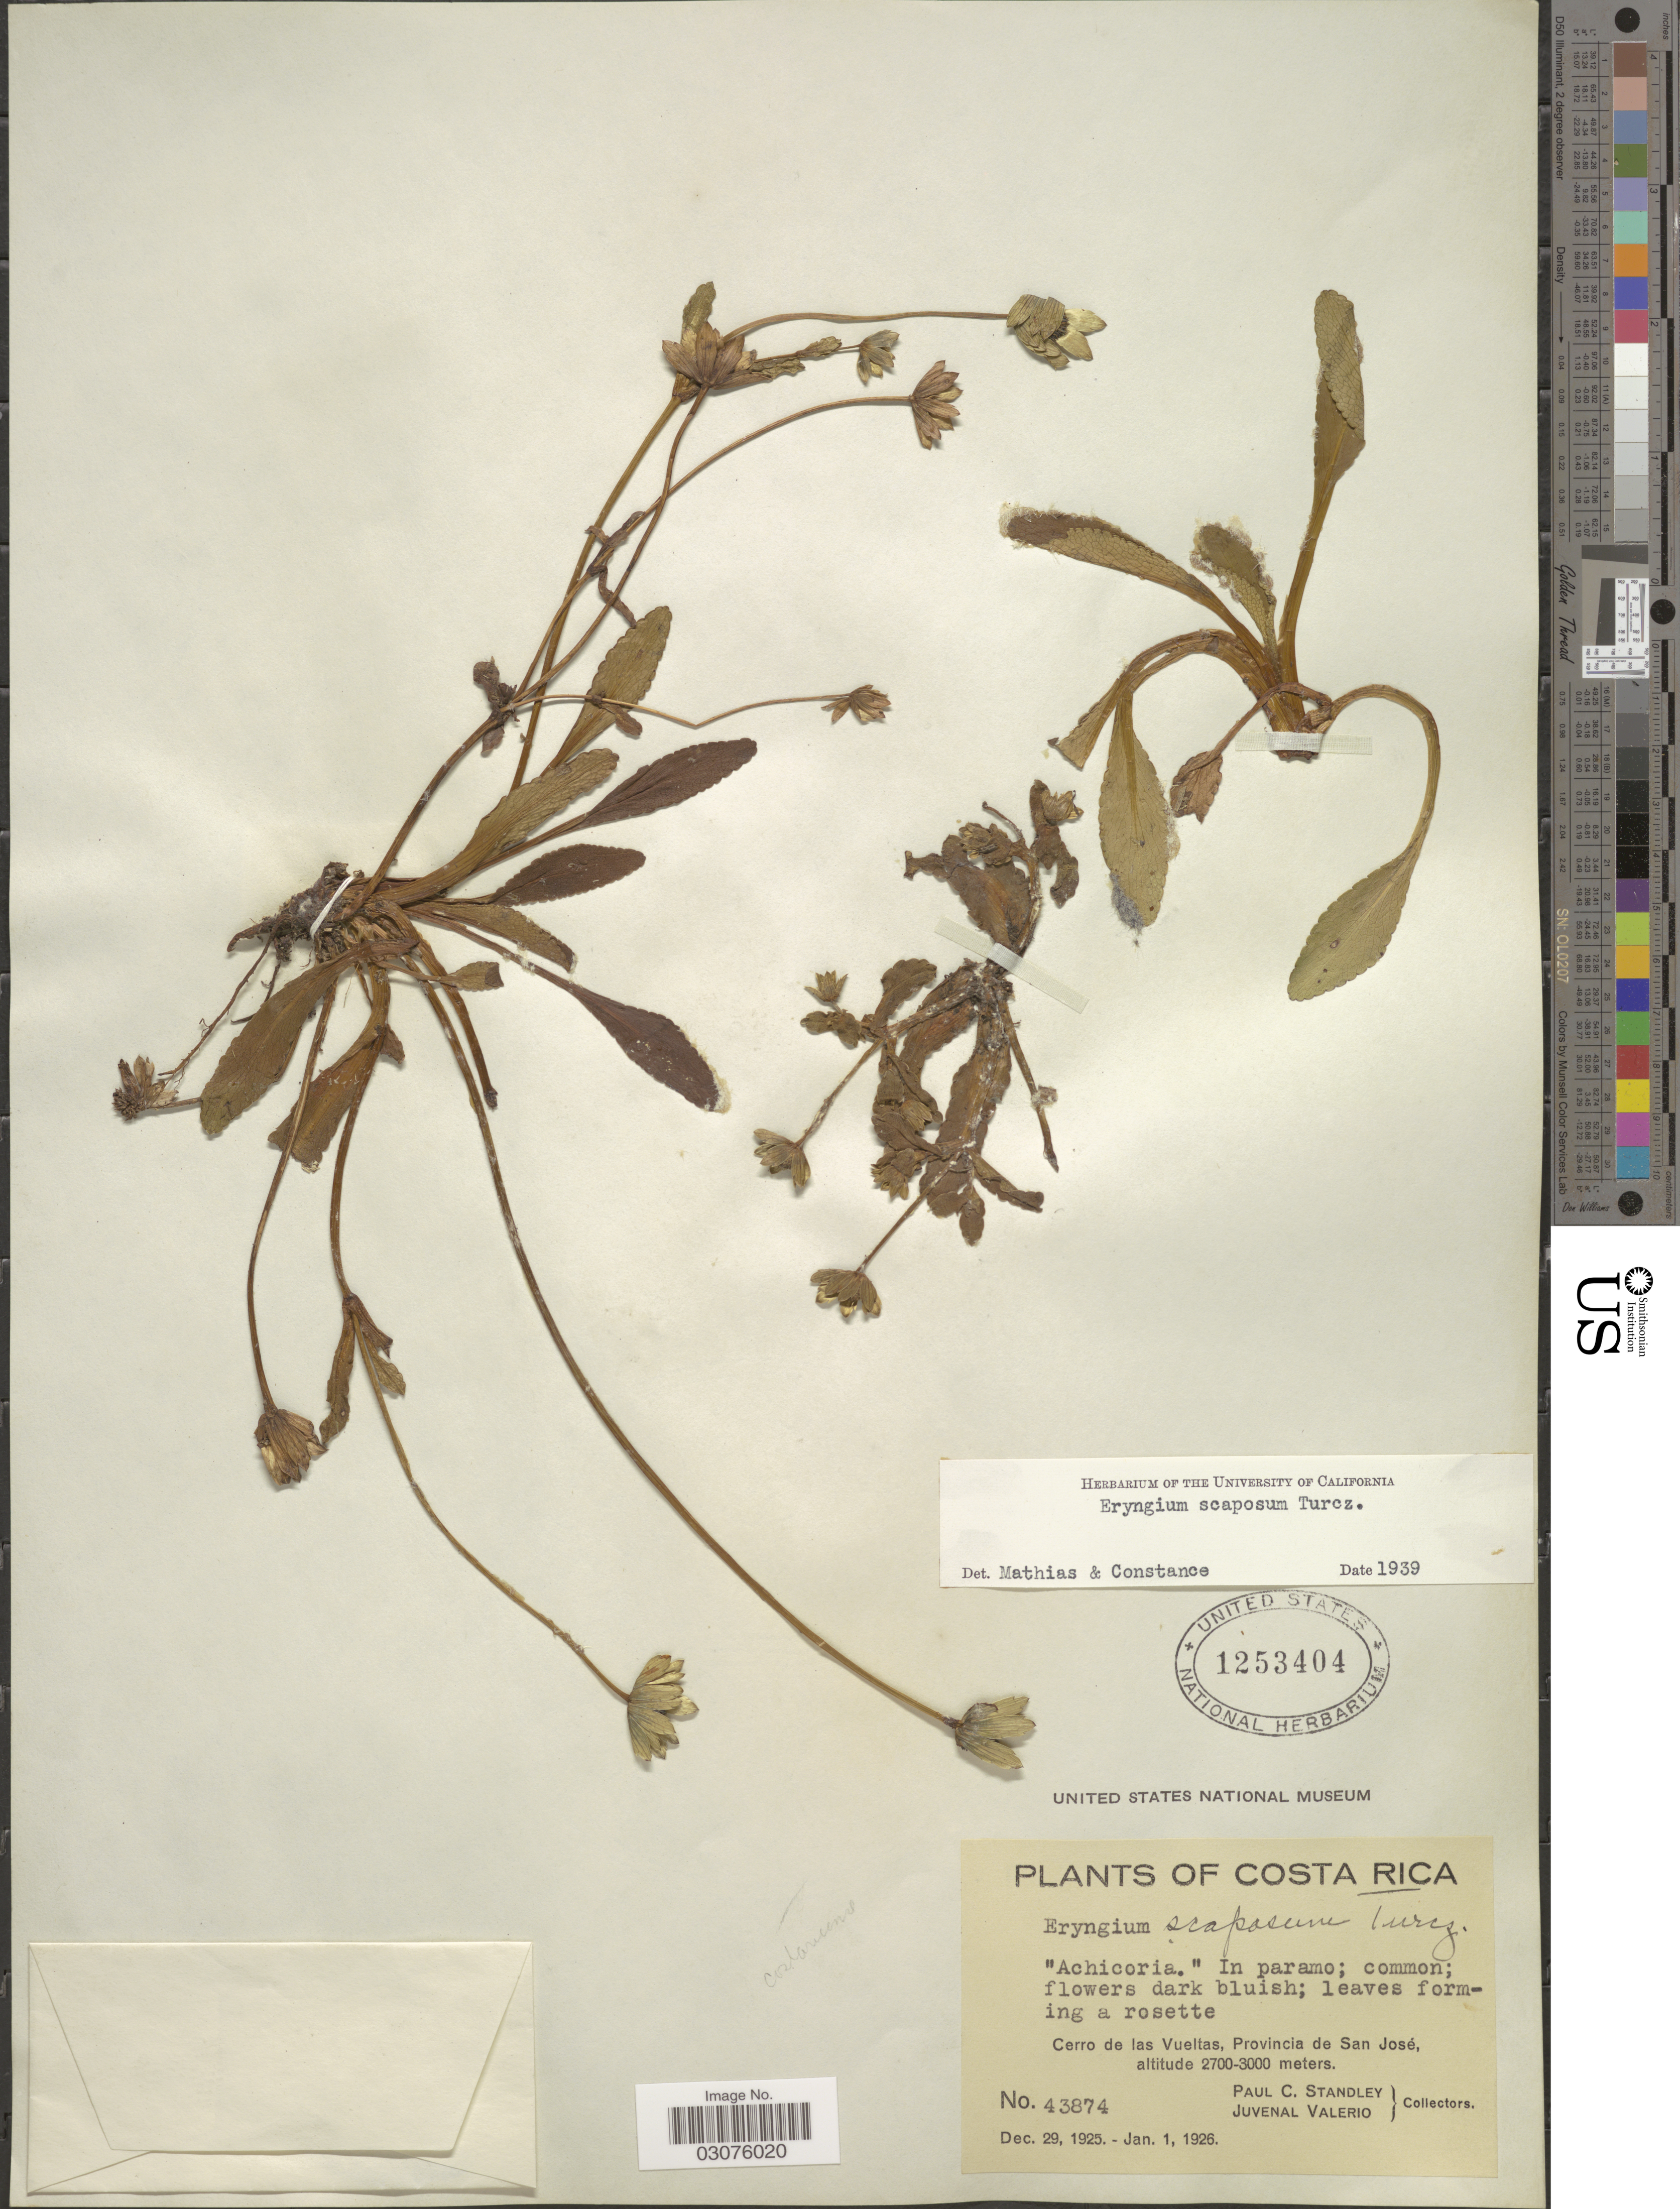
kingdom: Plantae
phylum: Tracheophyta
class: Magnoliopsida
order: Apiales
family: Apiaceae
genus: Eryngium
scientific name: Eryngium scaposum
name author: Turcz.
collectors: P. C. Standley & J. Valerio R.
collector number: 43874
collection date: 1925-12-29/1926-01-01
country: Costa Rica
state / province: San José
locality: Cerro de las Vueltas, Provincia de San José.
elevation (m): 2700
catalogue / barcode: US 1253404